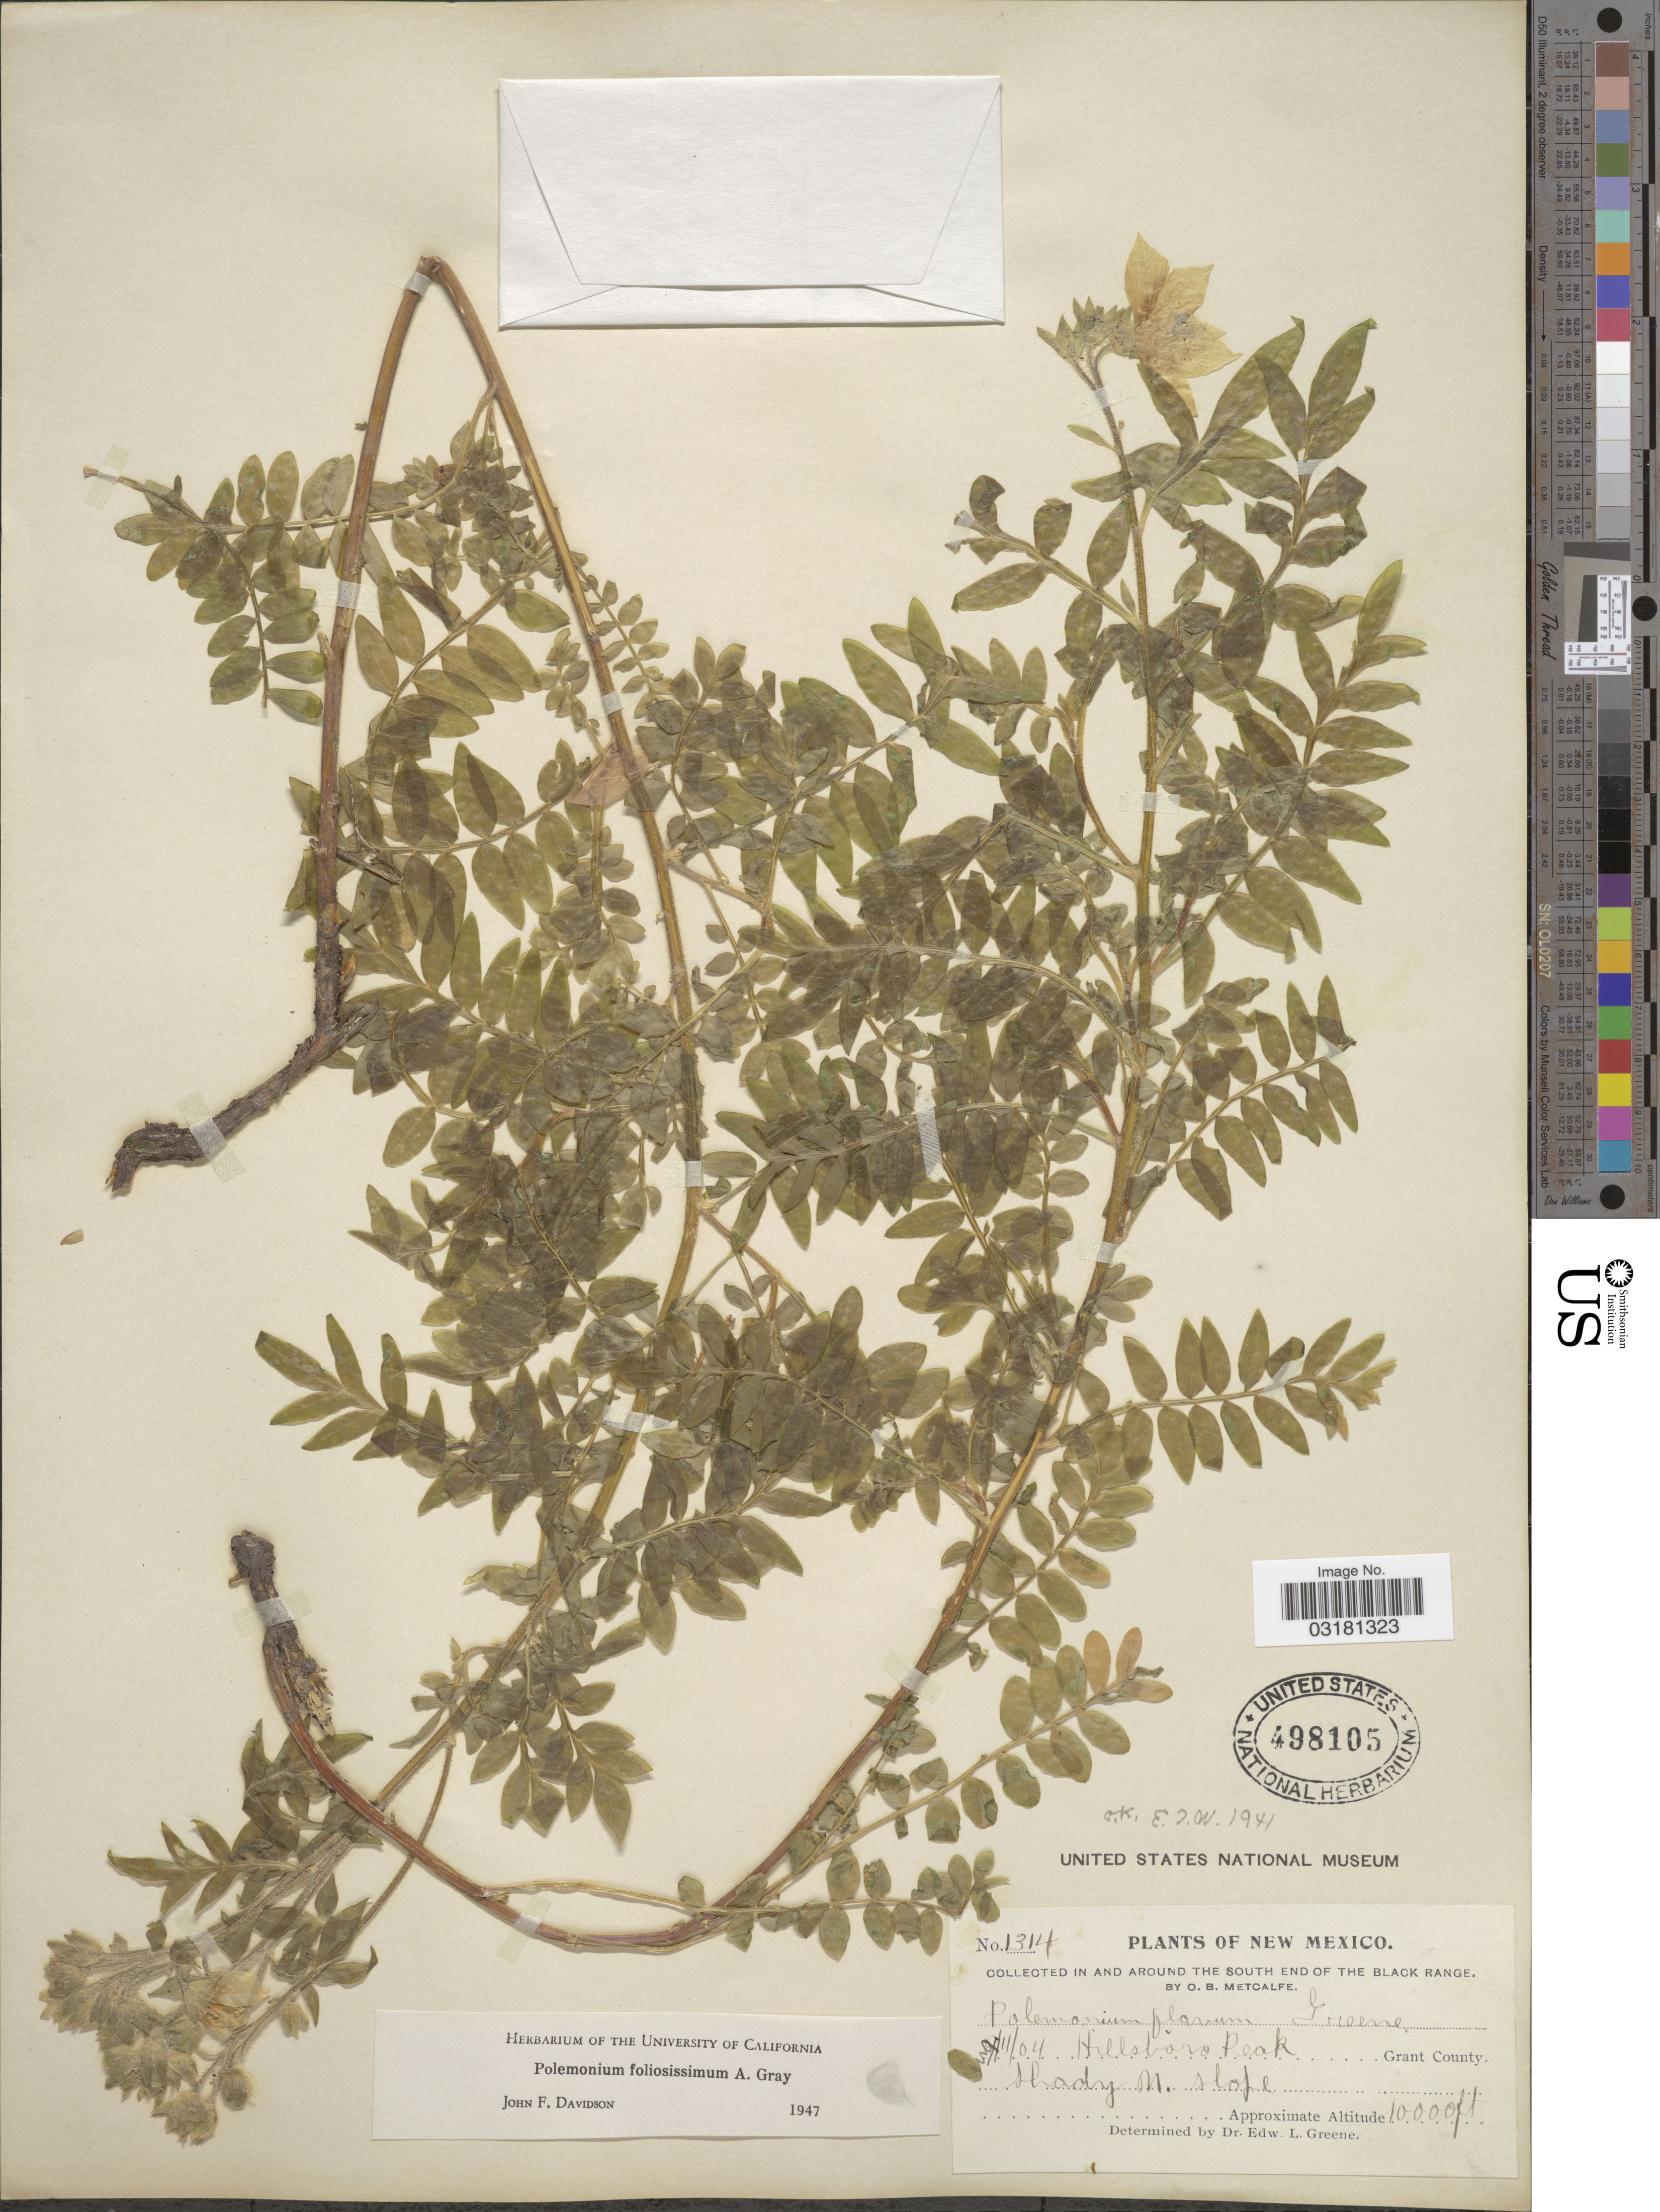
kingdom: Plantae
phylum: Tracheophyta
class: Magnoliopsida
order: Ericales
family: Polemoniaceae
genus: Polemonium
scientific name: Polemonium foliosissimum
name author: A. Gray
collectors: O. B. Metcalfe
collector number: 1314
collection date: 1904-08-11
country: United States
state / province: New Mexico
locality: In and around the south end of The Black Range. Hillsboro Peak. Grant County.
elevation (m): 3048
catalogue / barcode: US 498105